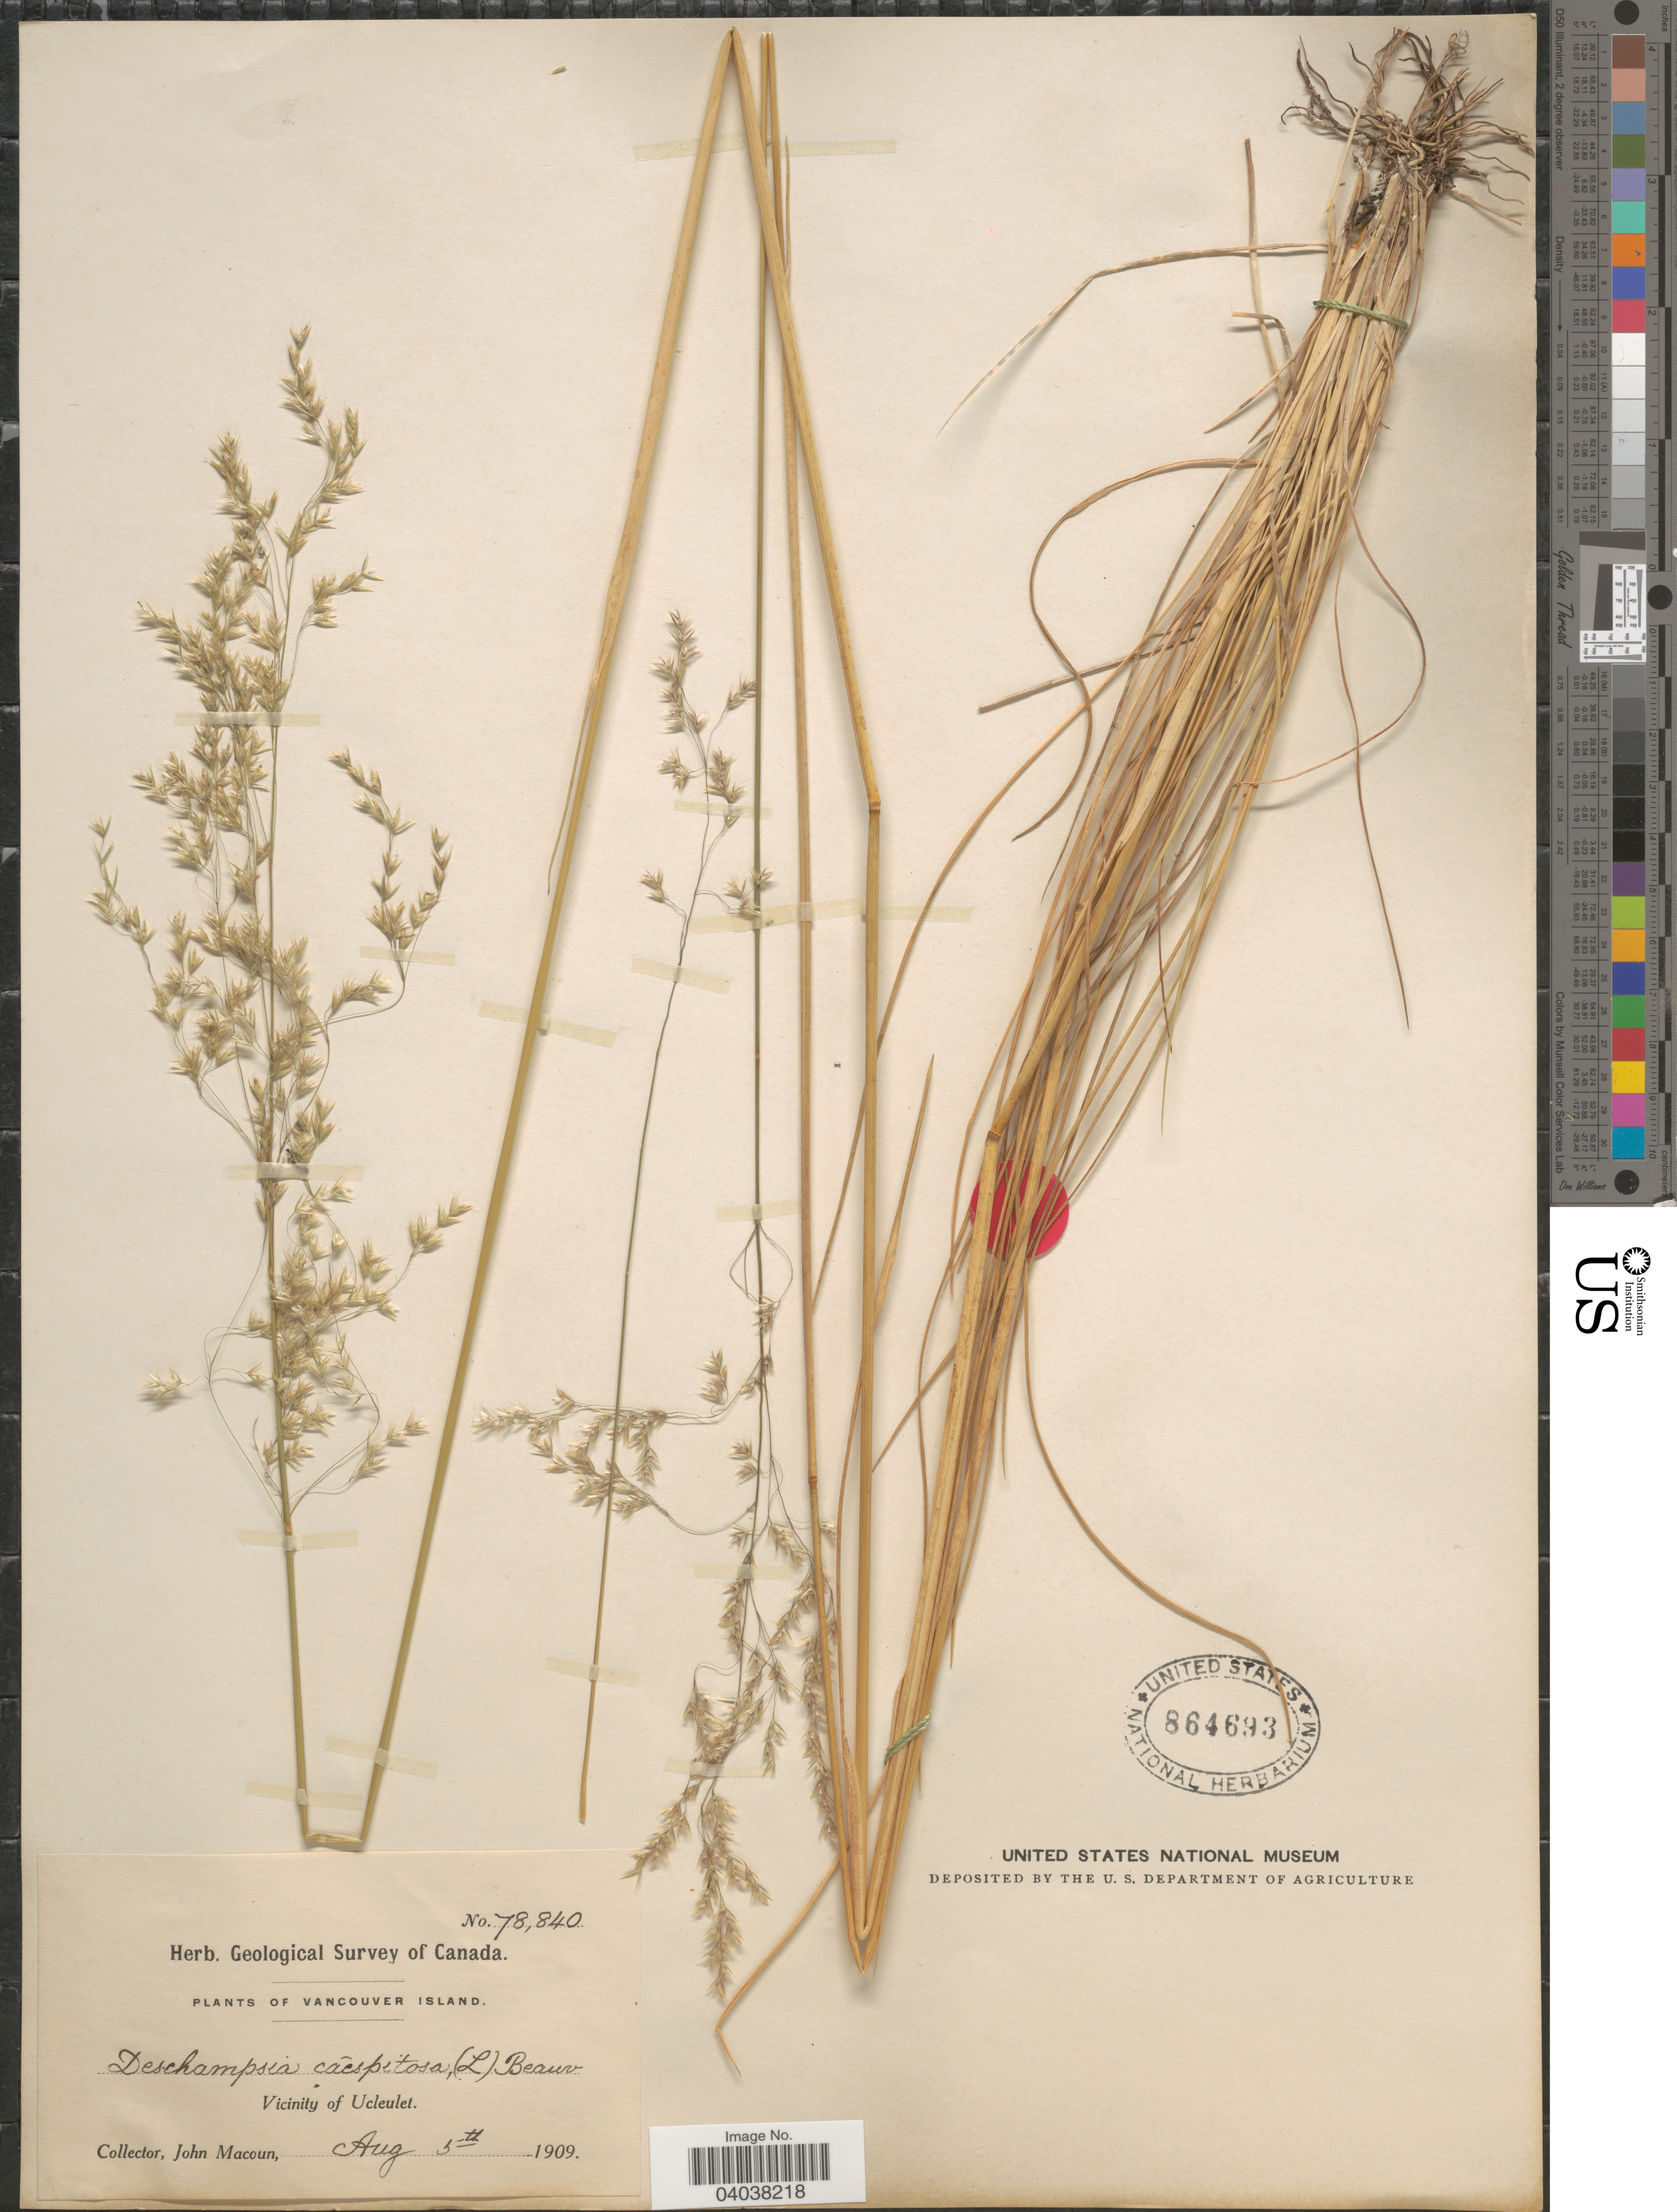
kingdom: Plantae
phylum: Tracheophyta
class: Liliopsida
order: Poales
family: Poaceae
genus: Deschampsia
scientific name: Deschampsia cespitosa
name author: (L.) P. Beauv.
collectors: J. Macoun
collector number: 78840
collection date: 1909-08-05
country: Canada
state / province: British Columbia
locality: Vancouver Island. Vicinity of Ucleulet.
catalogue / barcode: US 864693